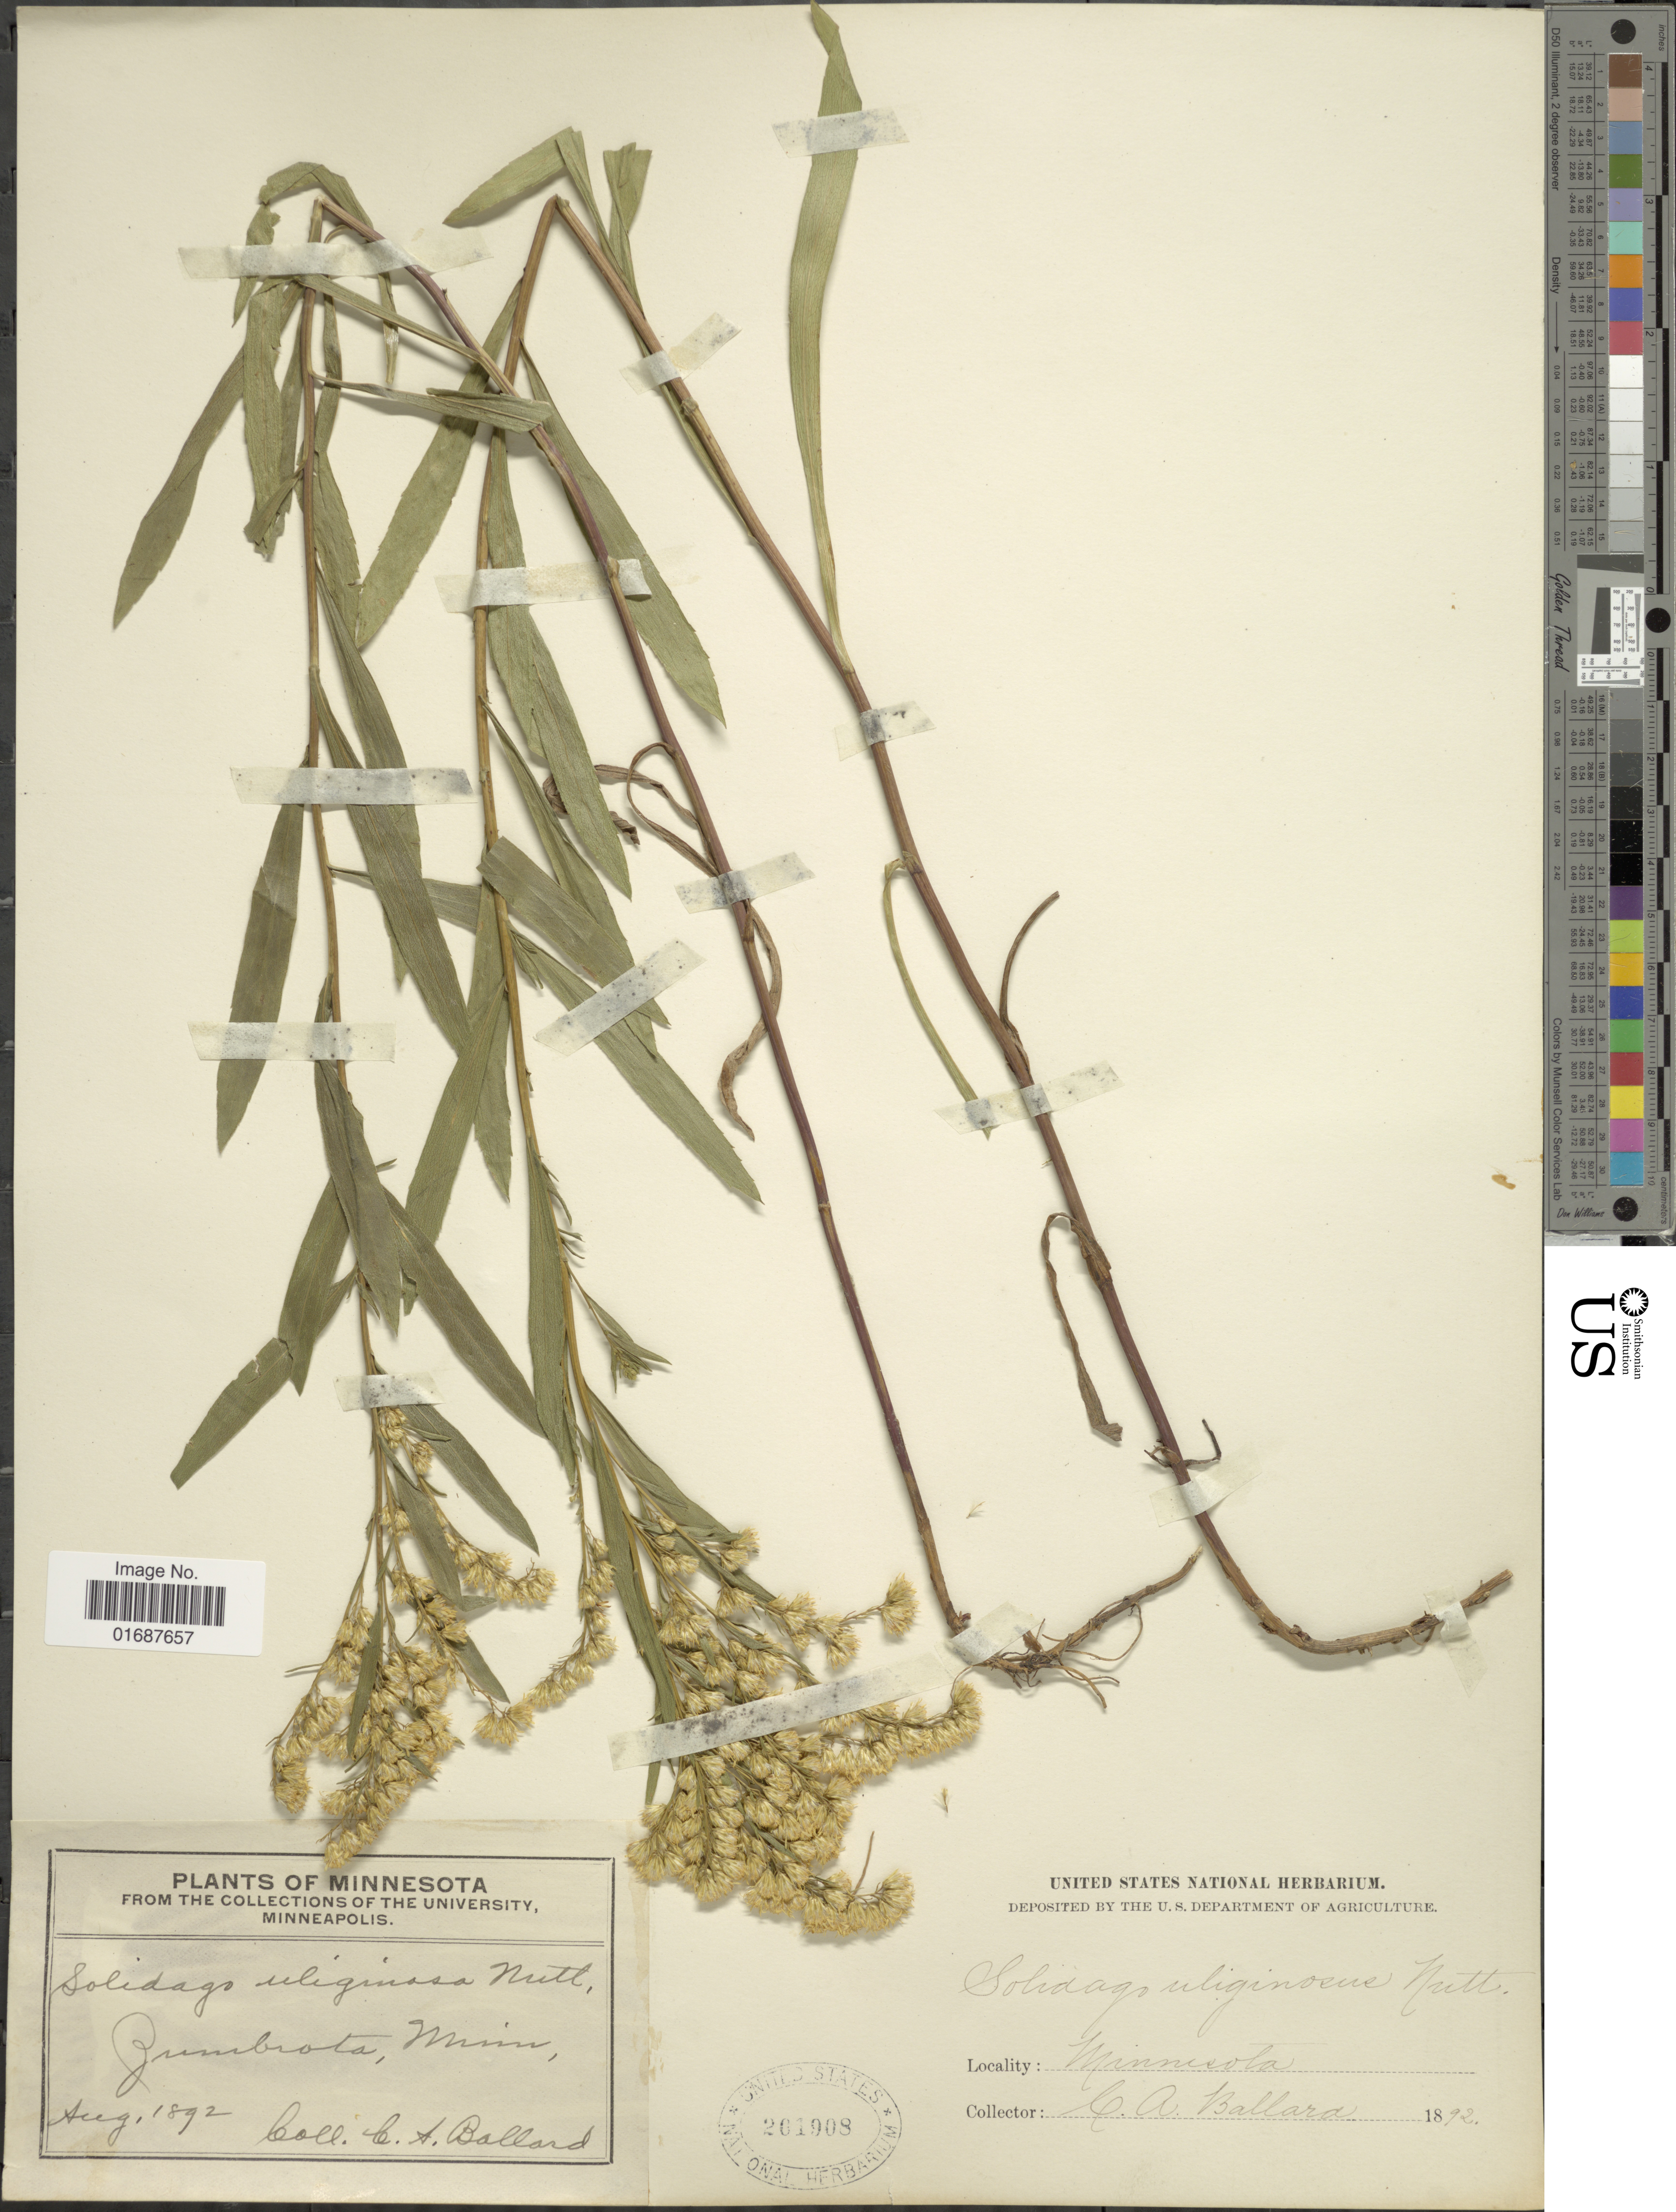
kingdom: Plantae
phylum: Tracheophyta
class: Magnoliopsida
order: Asterales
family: Asteraceae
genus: Solidago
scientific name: Solidago uliginosa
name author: Nutt.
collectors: C. A. Ballard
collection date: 1892-08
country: United States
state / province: Minnesota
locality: Zumbrota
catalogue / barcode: US 261908